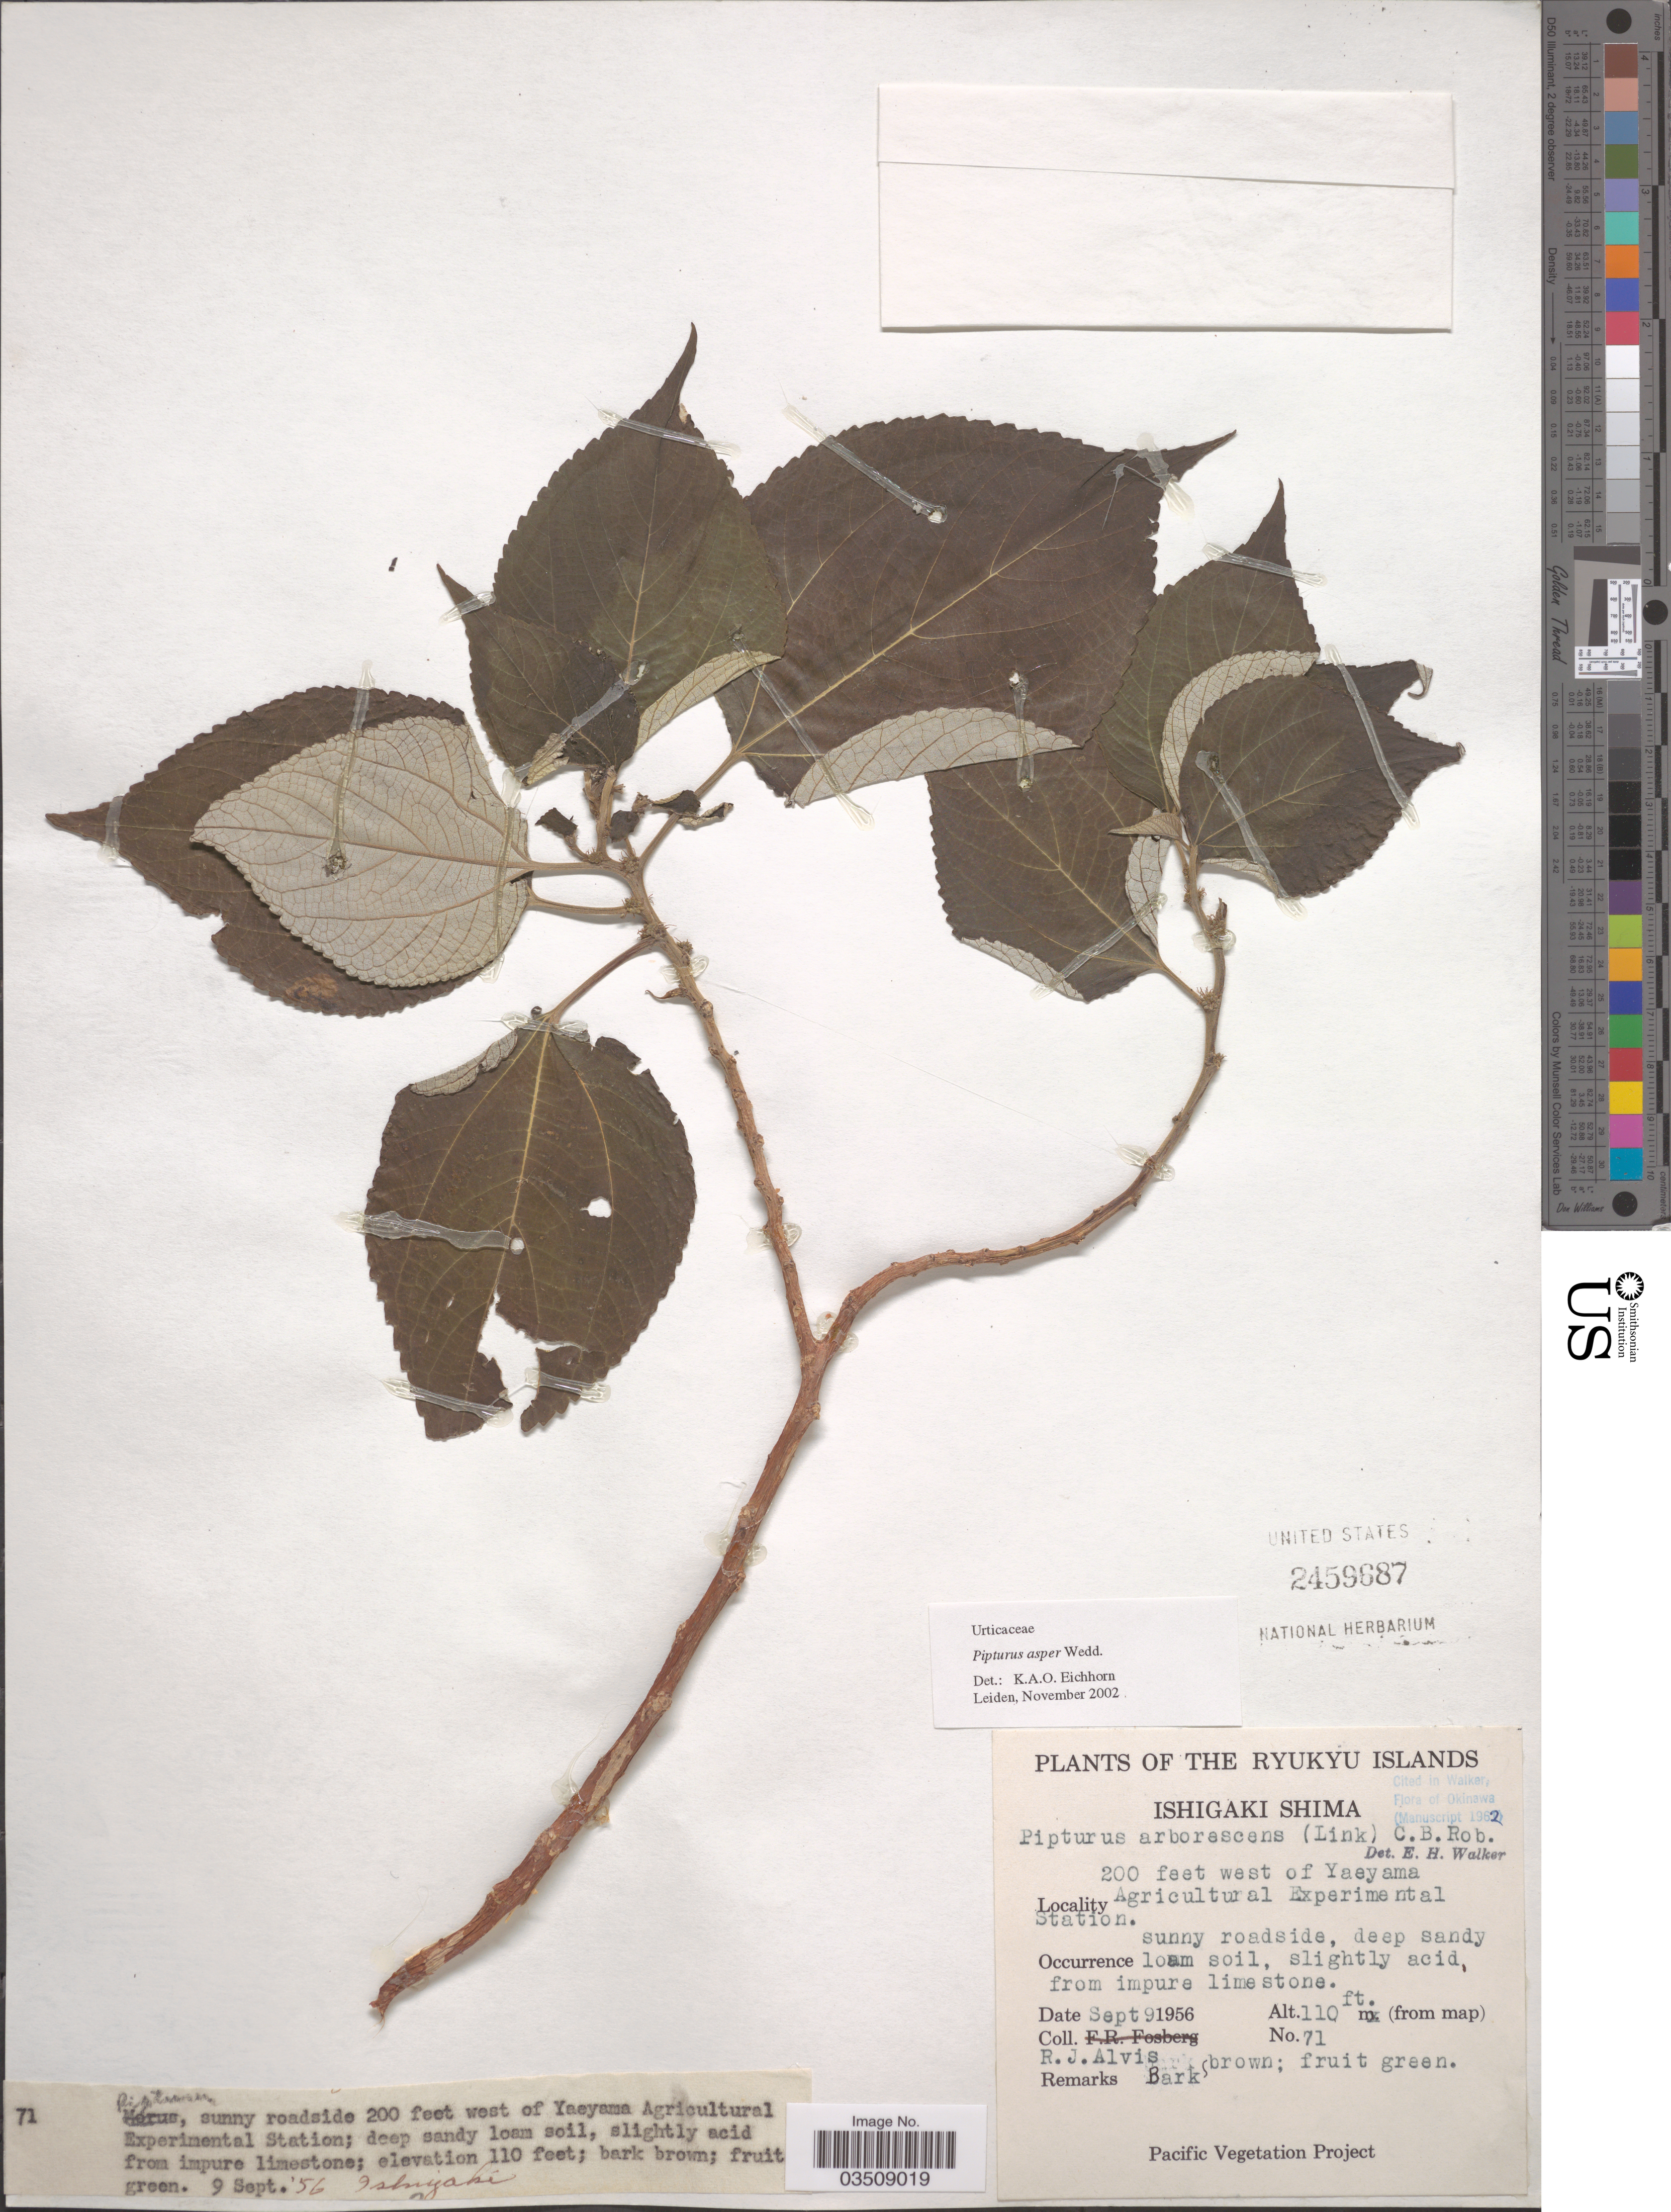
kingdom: Plantae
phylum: Tracheophyta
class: Magnoliopsida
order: Rosales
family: Urticaceae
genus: Pipturus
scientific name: Pipturus asper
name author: Wedd.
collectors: R. Alvis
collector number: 71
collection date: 1956-09-09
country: Japan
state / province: Okinawa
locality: Ryukyu Islands. Ishigaki Shima. 200 feet west of Yaeyama Agricultural Experimental Station.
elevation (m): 34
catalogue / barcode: US 2459687